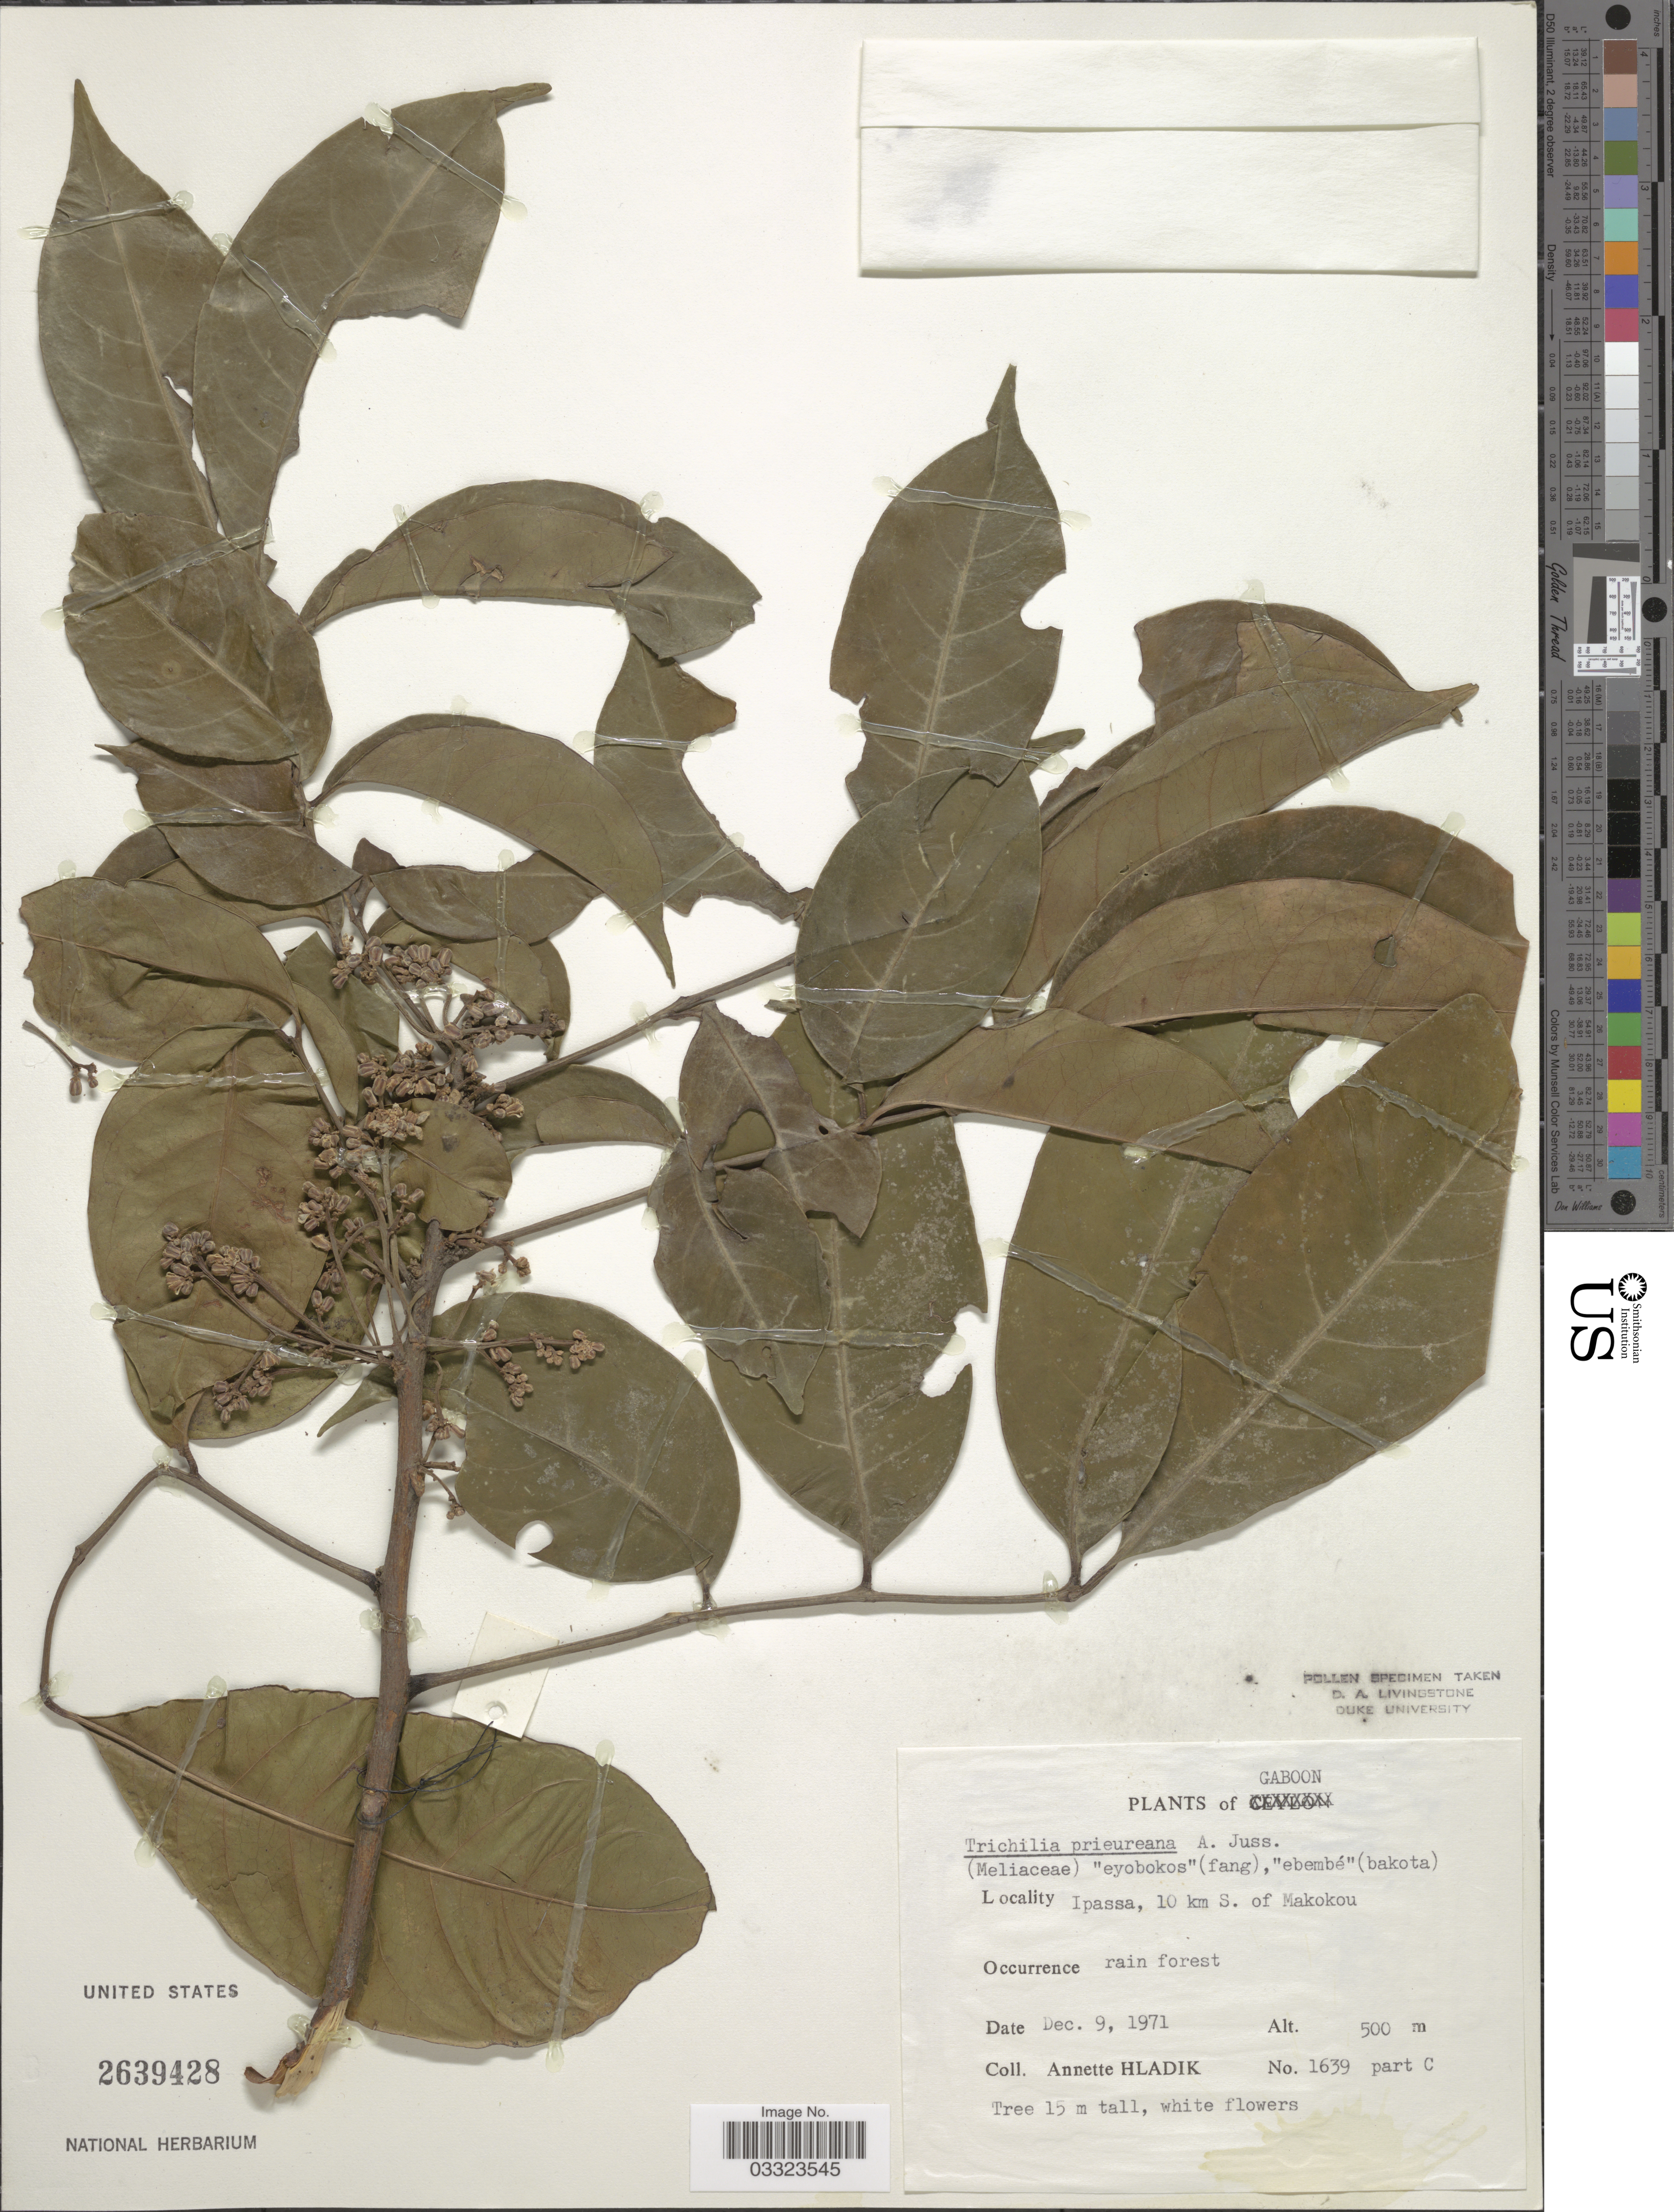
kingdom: Plantae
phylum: Tracheophyta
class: Magnoliopsida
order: Sapindales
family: Meliaceae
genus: Trichilia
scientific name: Trichilia prieureana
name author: A. Juss.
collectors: A. Hladik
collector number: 1639 part C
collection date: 1971-12-09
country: Gabon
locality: Gaboon. Ipassa, 10 km S. of Makokou.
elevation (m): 500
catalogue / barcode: US 2639428